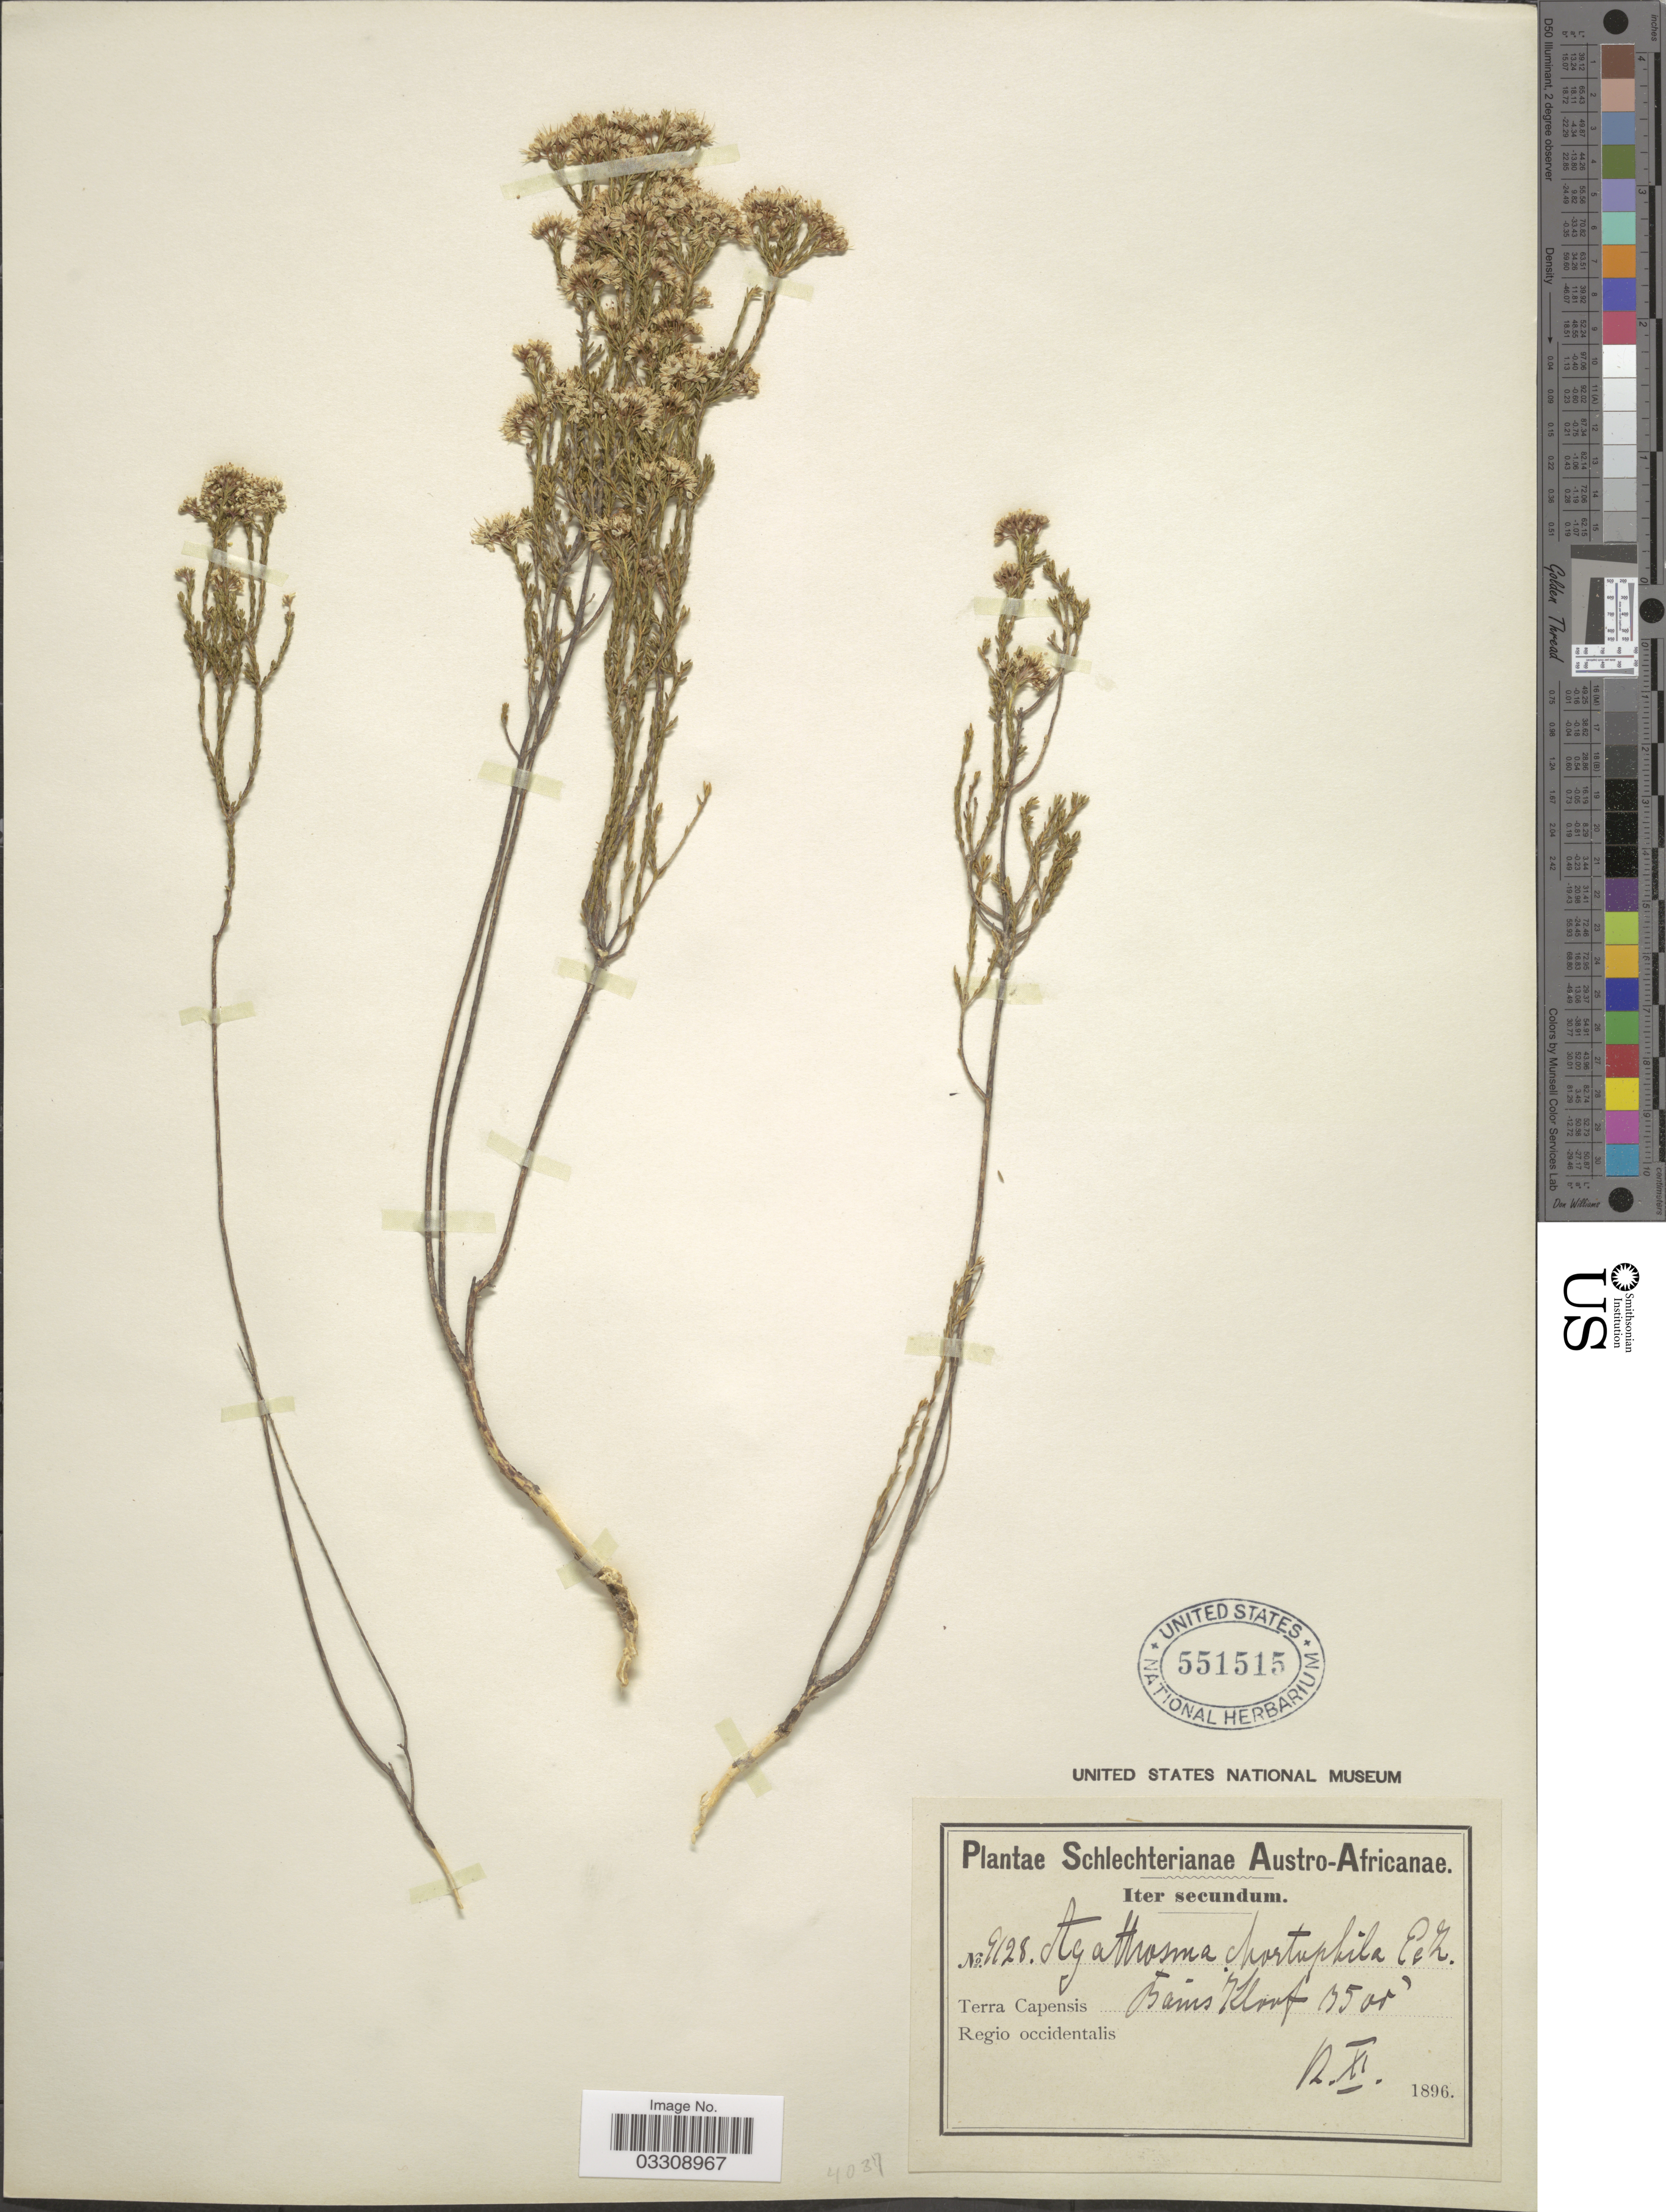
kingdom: Plantae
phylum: Tracheophyta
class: Magnoliopsida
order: Sapindales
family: Rutaceae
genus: Agathosma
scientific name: Agathosma chortophila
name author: Eckl. & Zeyh.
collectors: Schlechter, --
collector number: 9128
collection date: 1896-11-12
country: South Africa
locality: Austro-Africanae, Terra Capensis, Bains Kloof, Regio occidentalis.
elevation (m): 1067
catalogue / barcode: US 551515